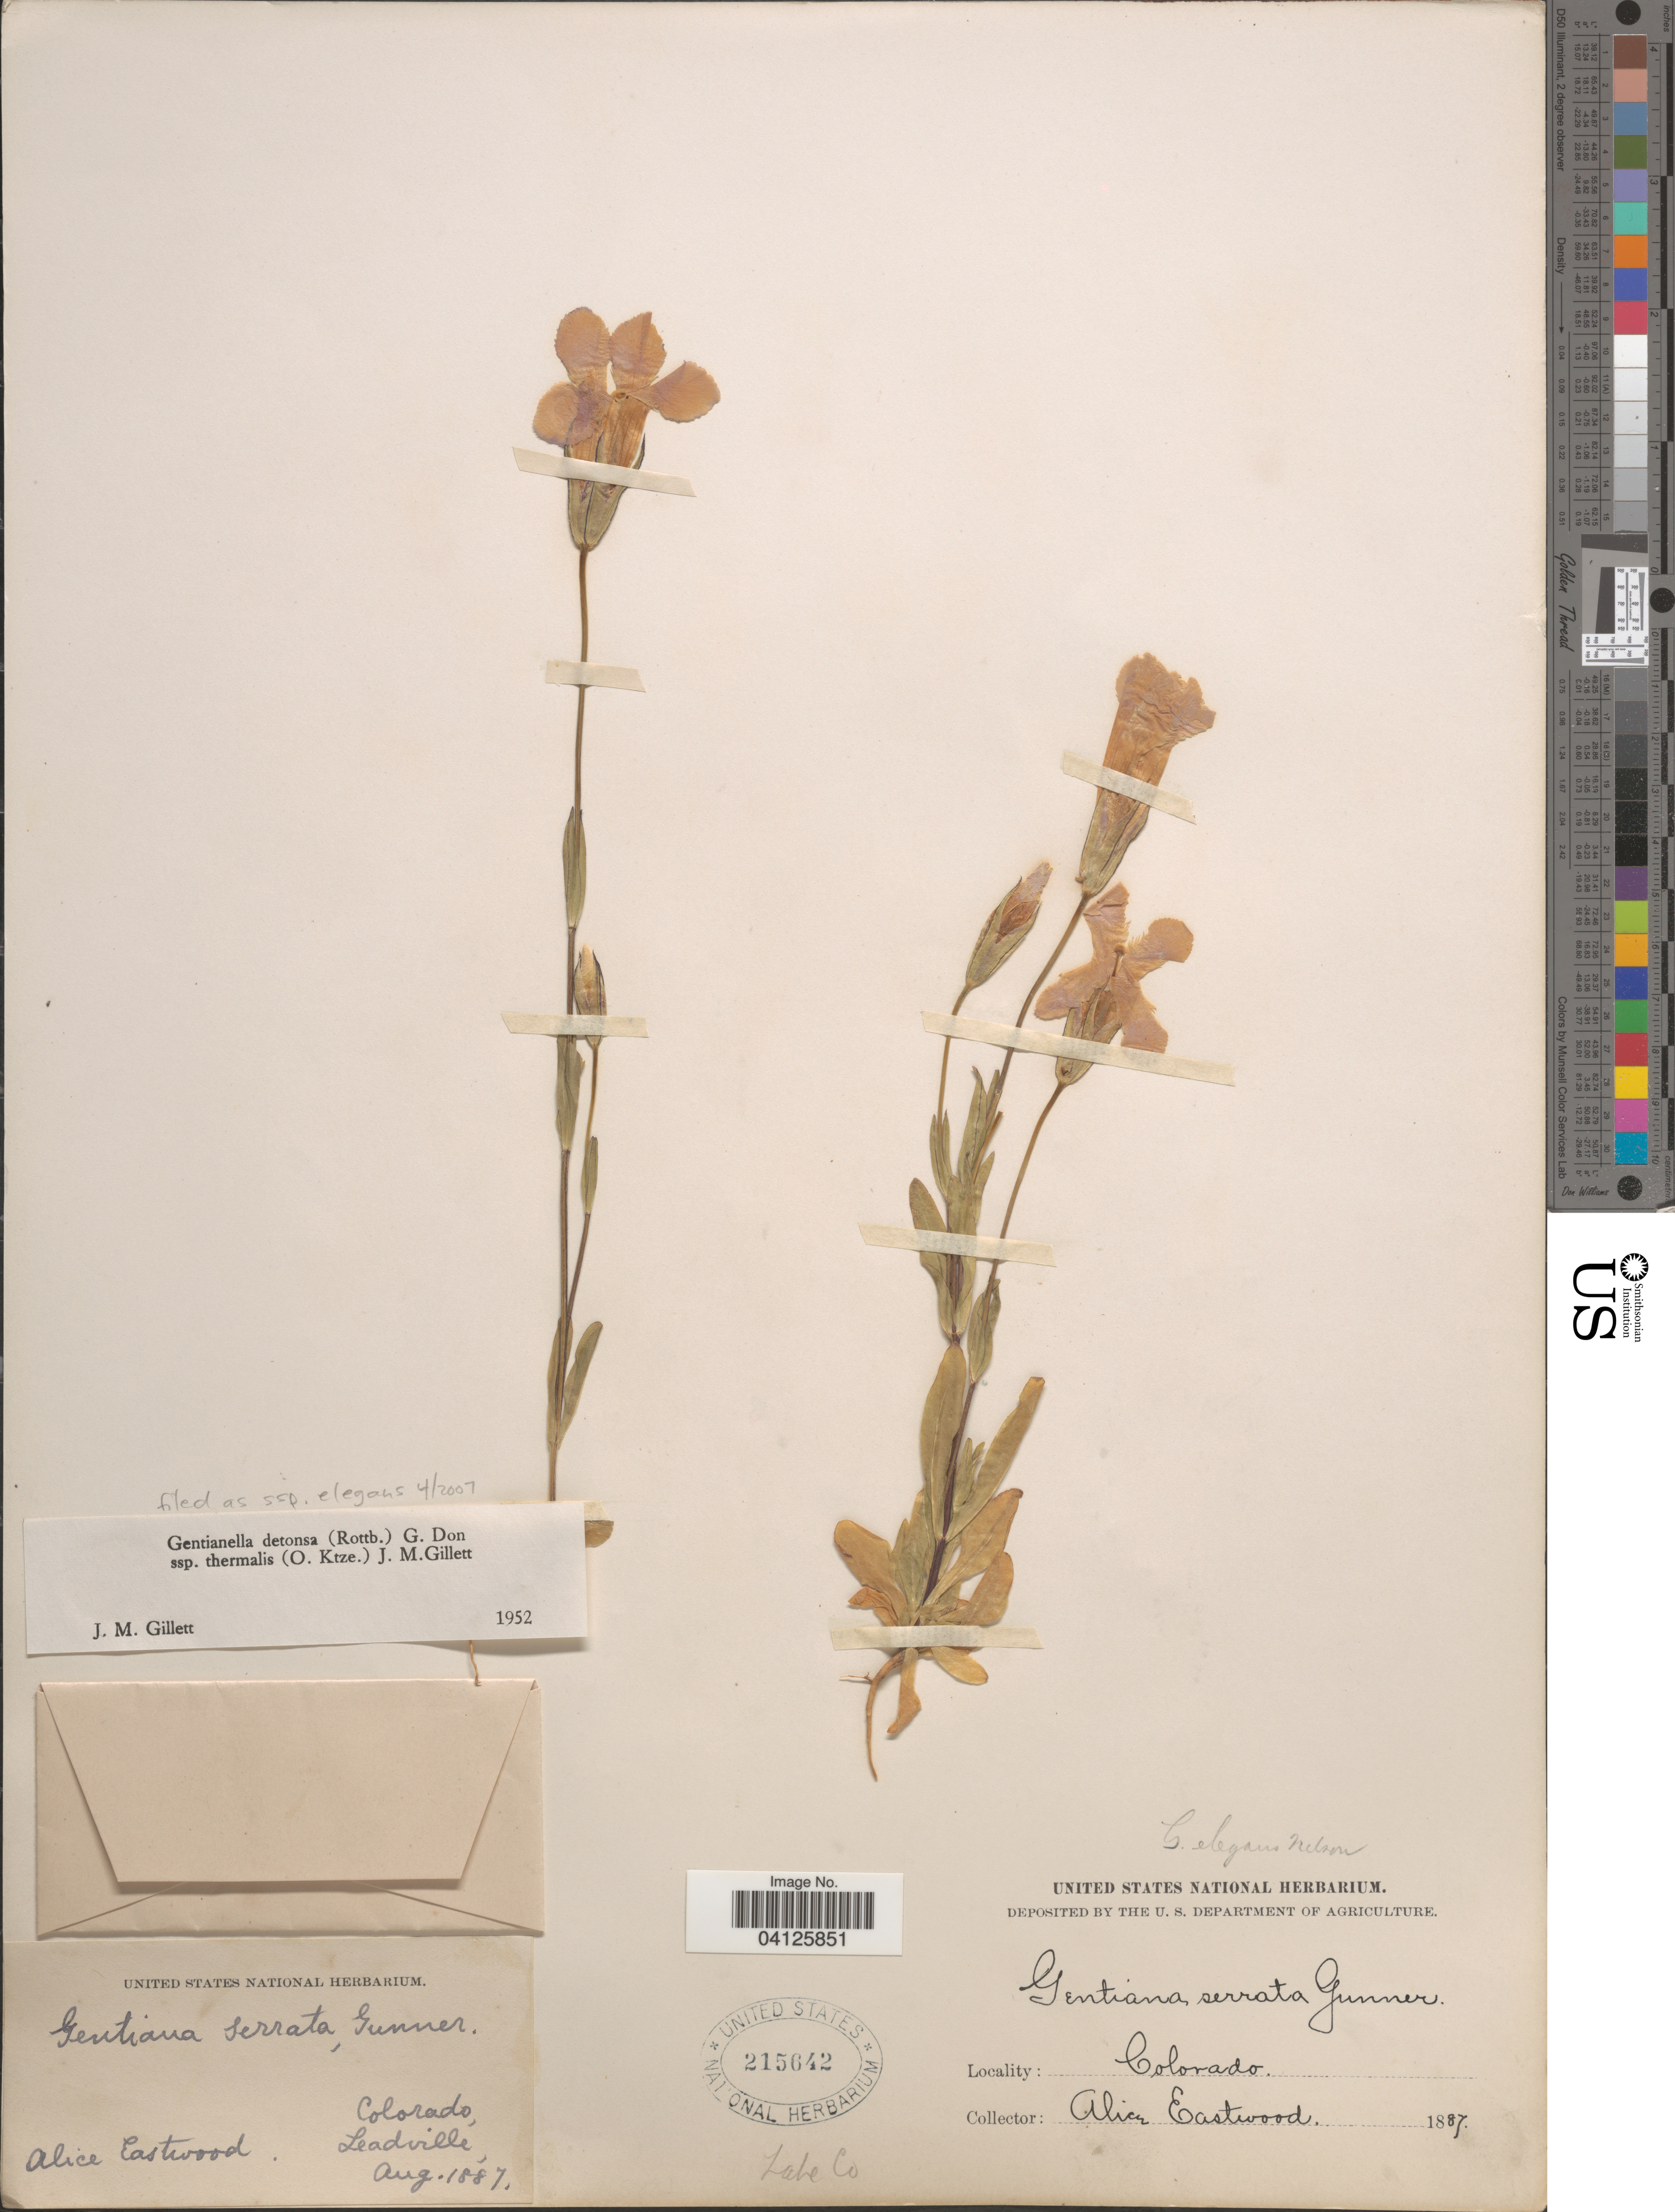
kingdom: Plantae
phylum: Tracheophyta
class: Magnoliopsida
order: Gentianales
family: Gentianaceae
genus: Gentianella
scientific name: Gentianella detonsa subsp. elegans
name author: (A. Gray) J.M. Gillett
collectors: A. Eastwood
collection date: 1887-08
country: United States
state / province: Colorado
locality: Lake Co. Leadville.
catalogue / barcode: US 215642